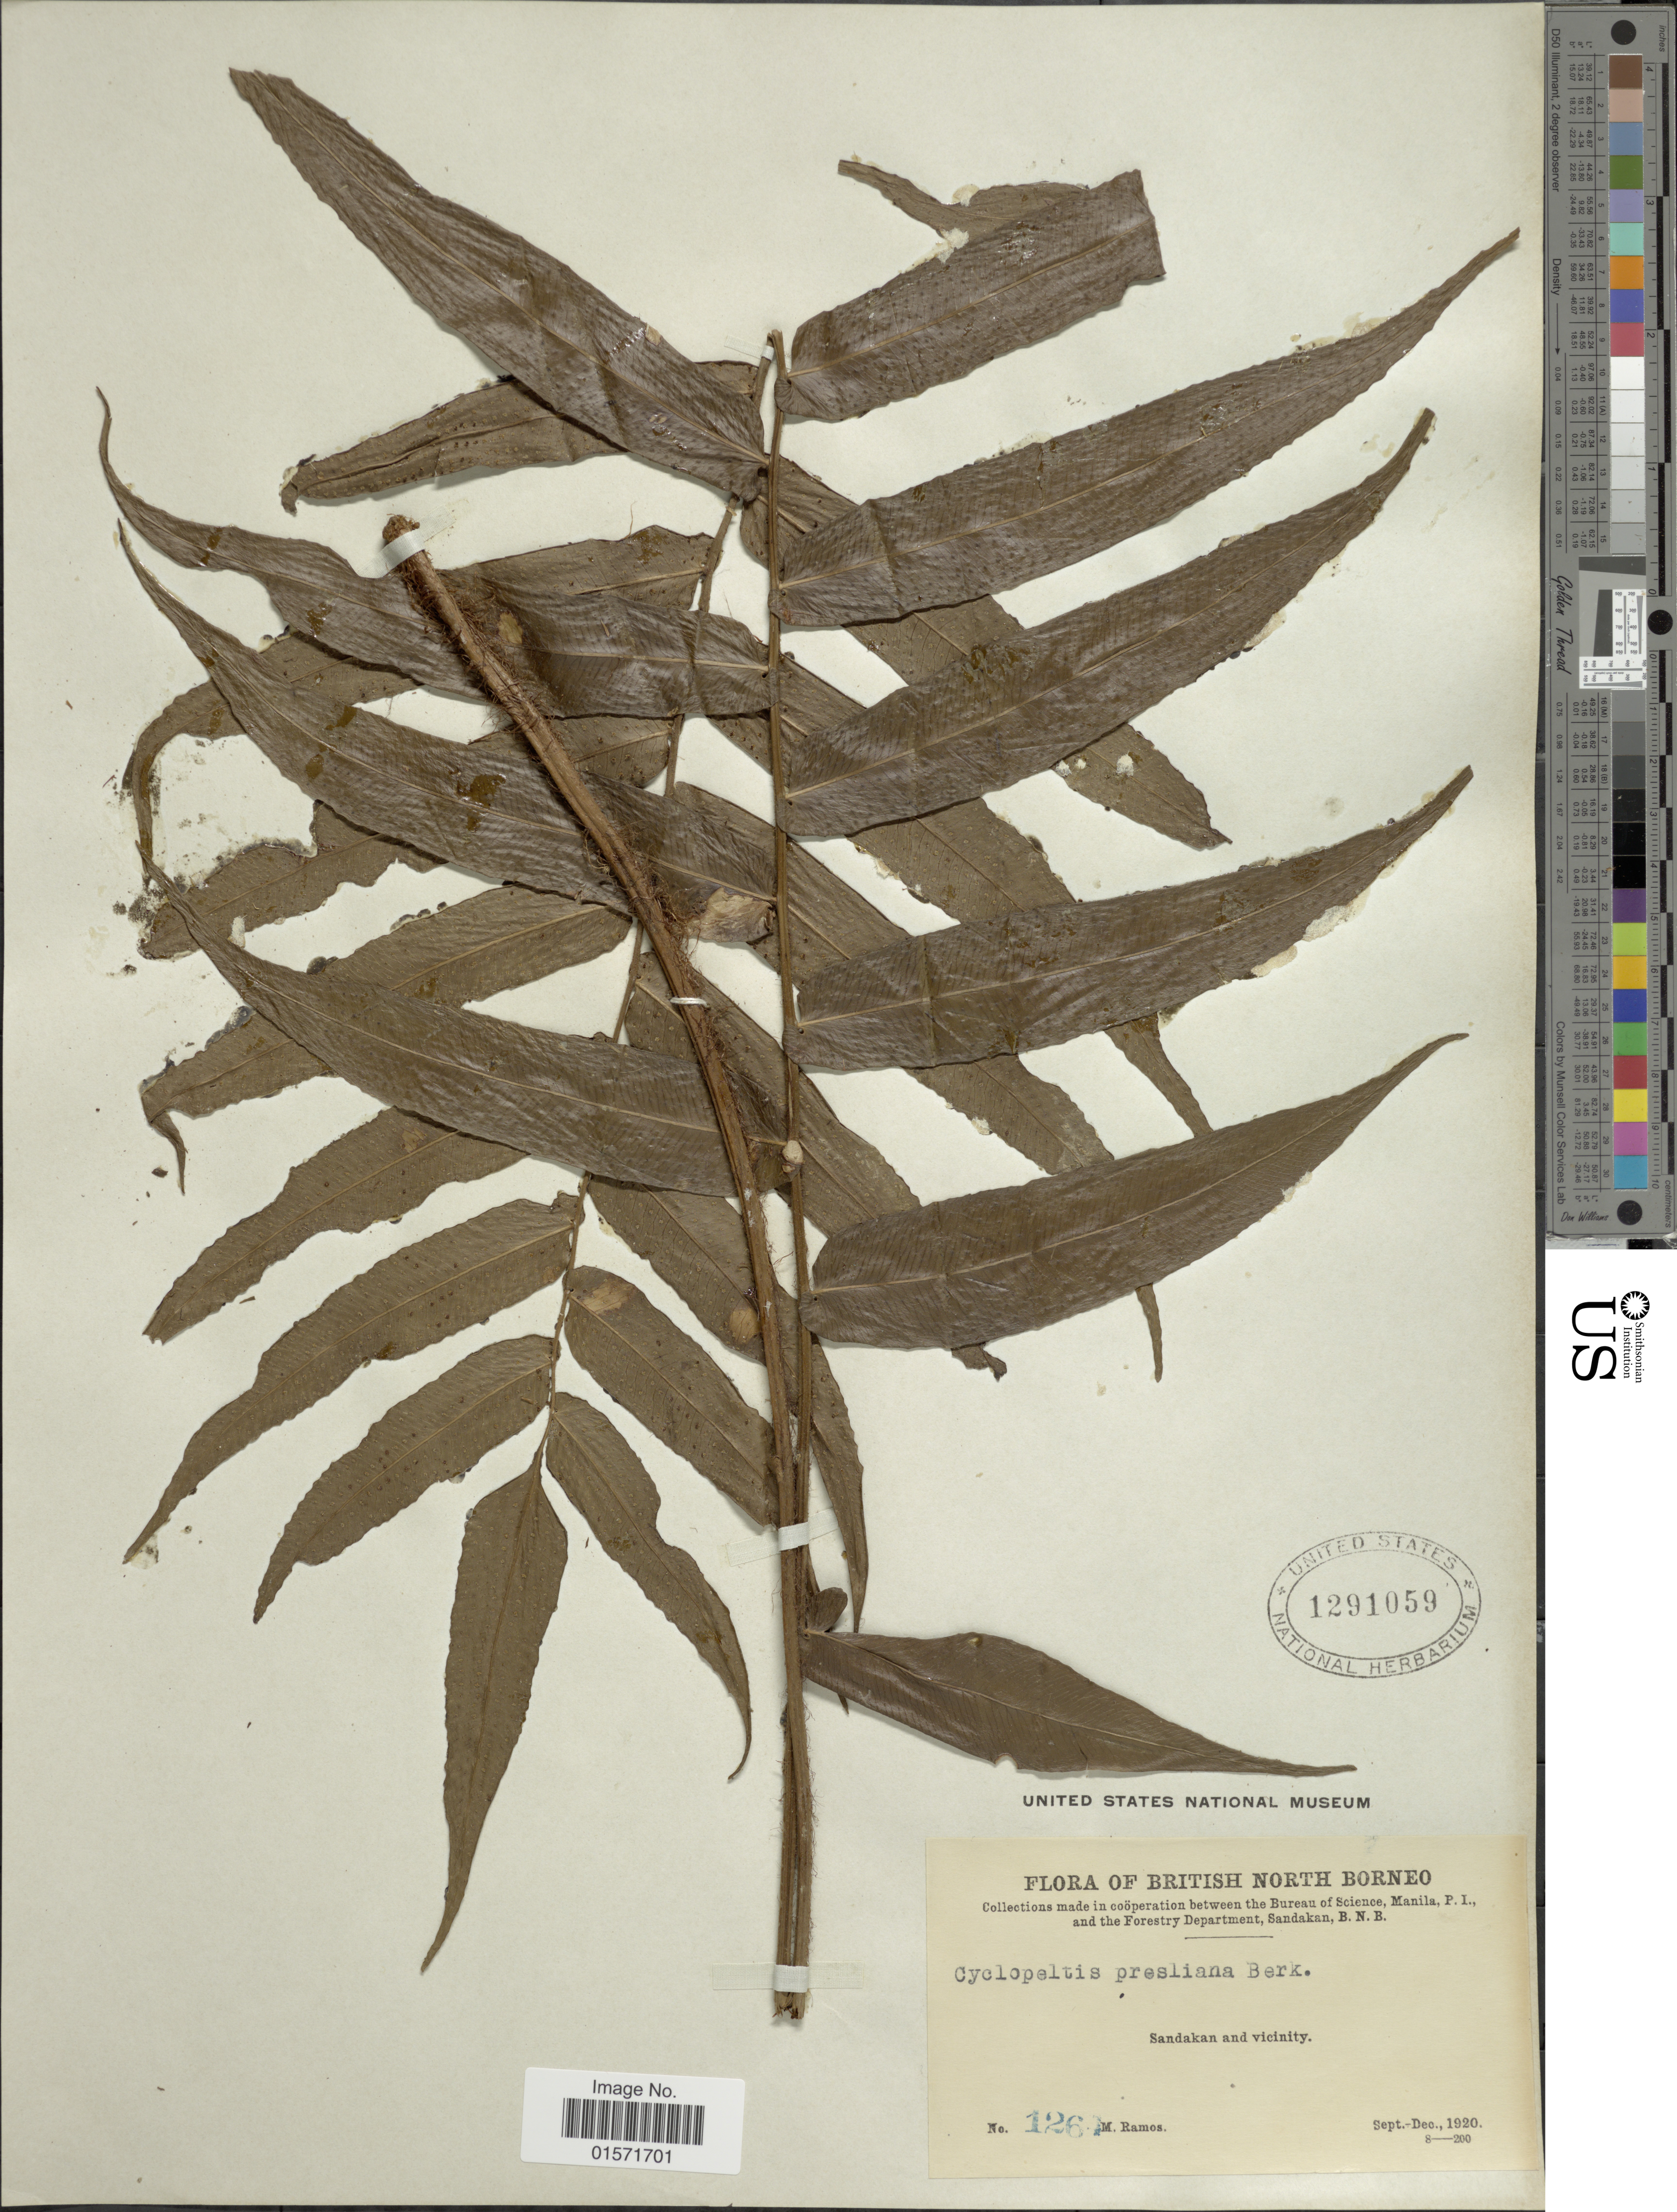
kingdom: Plantae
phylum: Tracheophyta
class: Polypodiopsida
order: Polypodiales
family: Lomariopsidaceae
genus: Cyclopeltis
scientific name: Cyclopeltis crenata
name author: (Fée) C. Chr.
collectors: M. Ramos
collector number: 1264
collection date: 1920-09/1920-12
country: Malaysia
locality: British North Borneo. Sandakan and Vicinity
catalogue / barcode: US 1291059